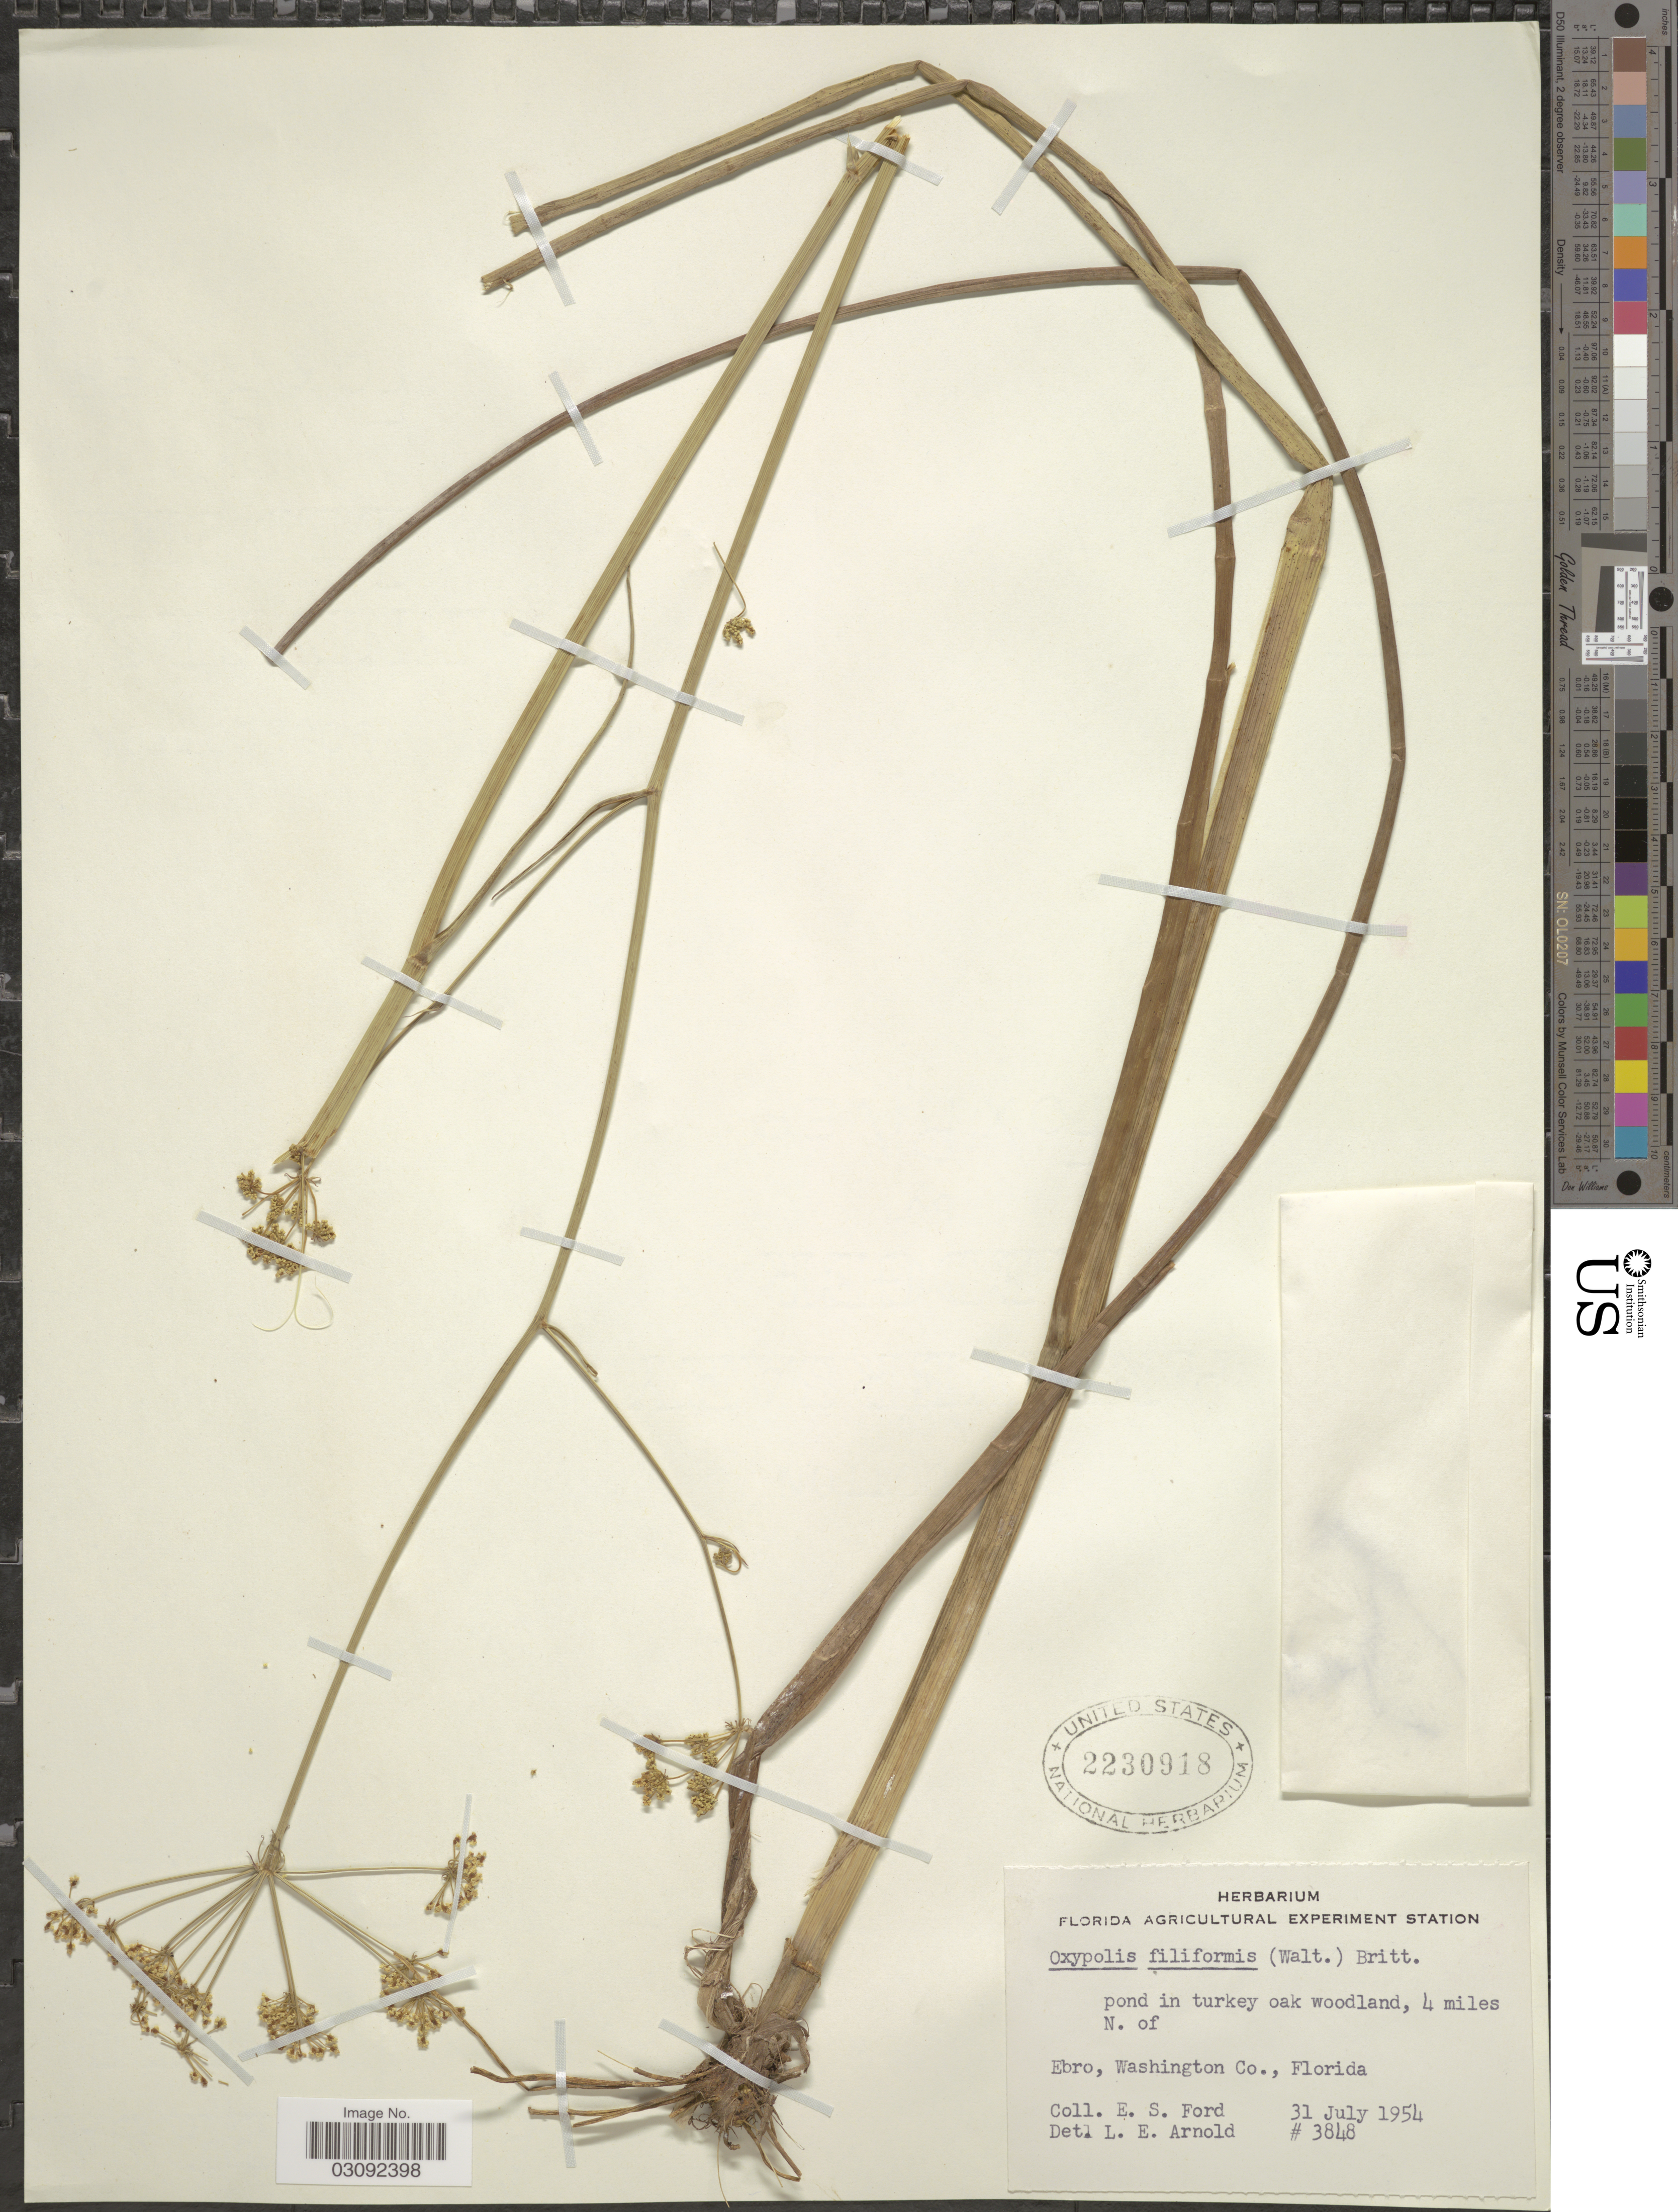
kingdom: Plantae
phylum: Tracheophyta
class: Magnoliopsida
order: Apiales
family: Apiaceae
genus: Oxypolis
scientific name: Oxypolis filiformis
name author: (Walter) Britton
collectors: E. Ford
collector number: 3848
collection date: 1954-07-31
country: United States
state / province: Florida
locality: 4 miles N. of Ebro, Washington Co.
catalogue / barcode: US 2230918